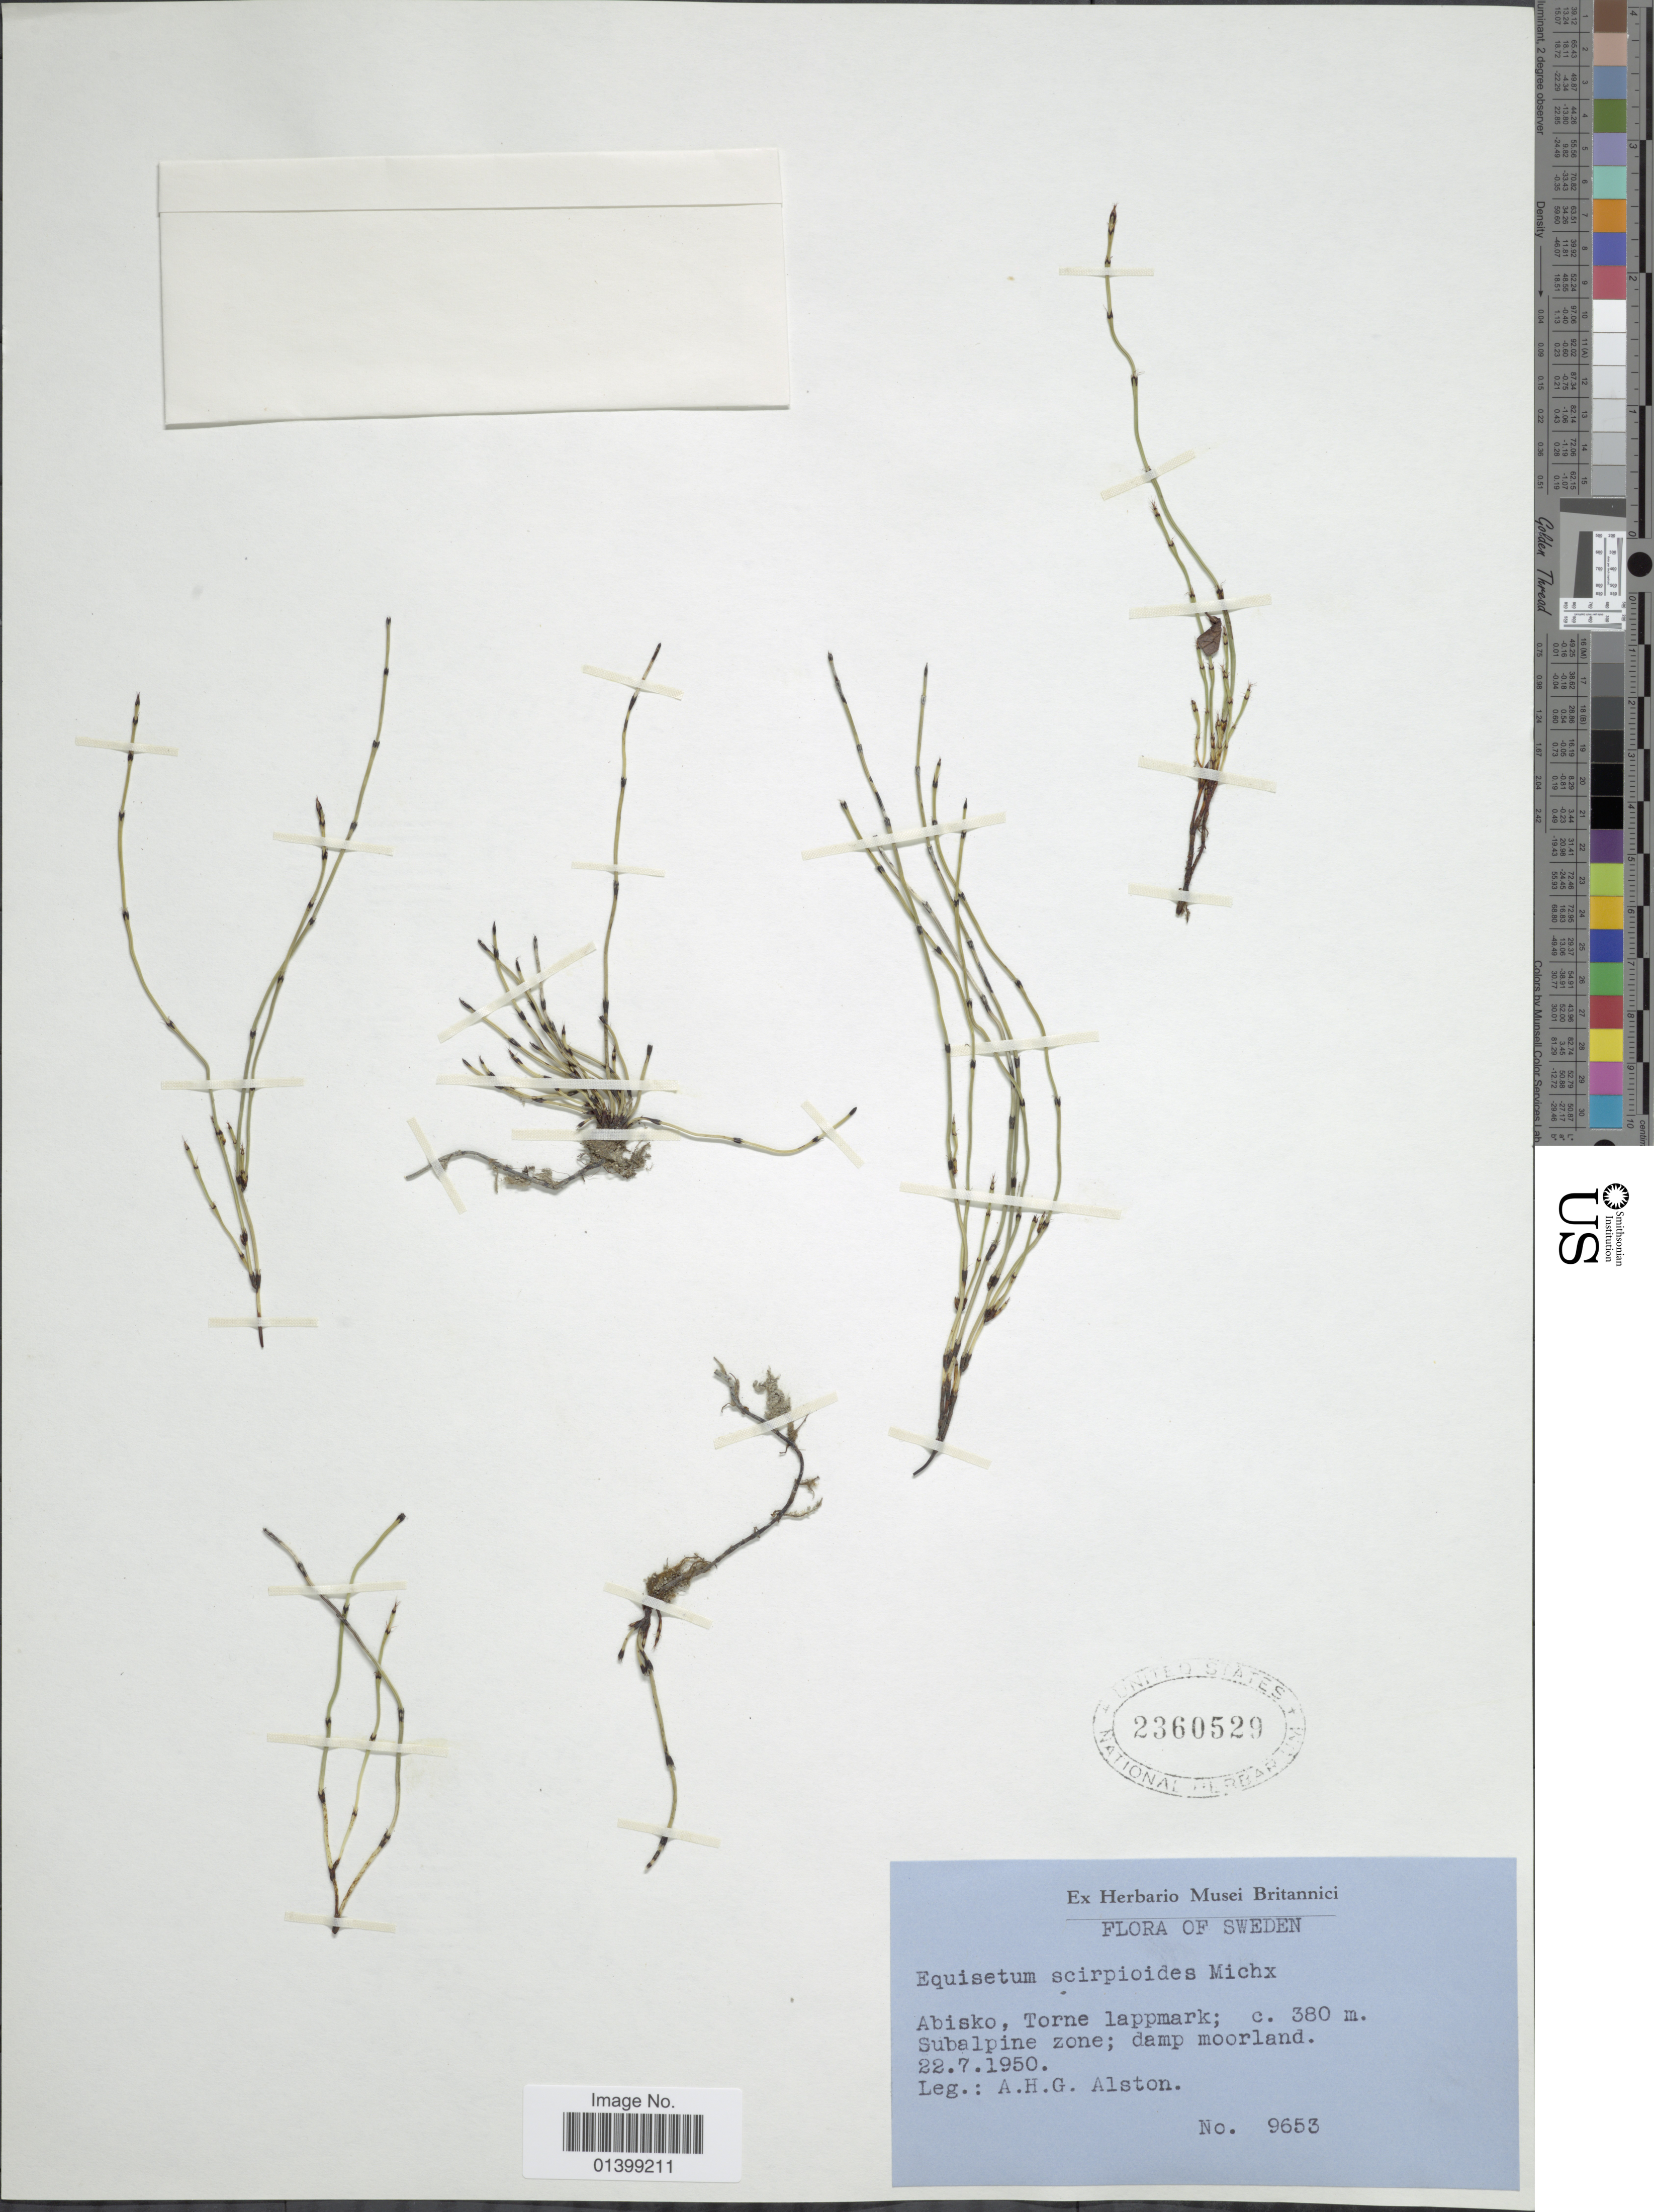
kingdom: Plantae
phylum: Tracheophyta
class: Polypodiopsida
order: Equisetales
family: Equisetaceae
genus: Equisetum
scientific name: Equisetum scirpoides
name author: Michx.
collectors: A. H. Alston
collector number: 9653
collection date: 1953-07-22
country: Sweden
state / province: Norrbotten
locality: Abisko, Torne lappmark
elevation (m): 380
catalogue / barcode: US 2360529